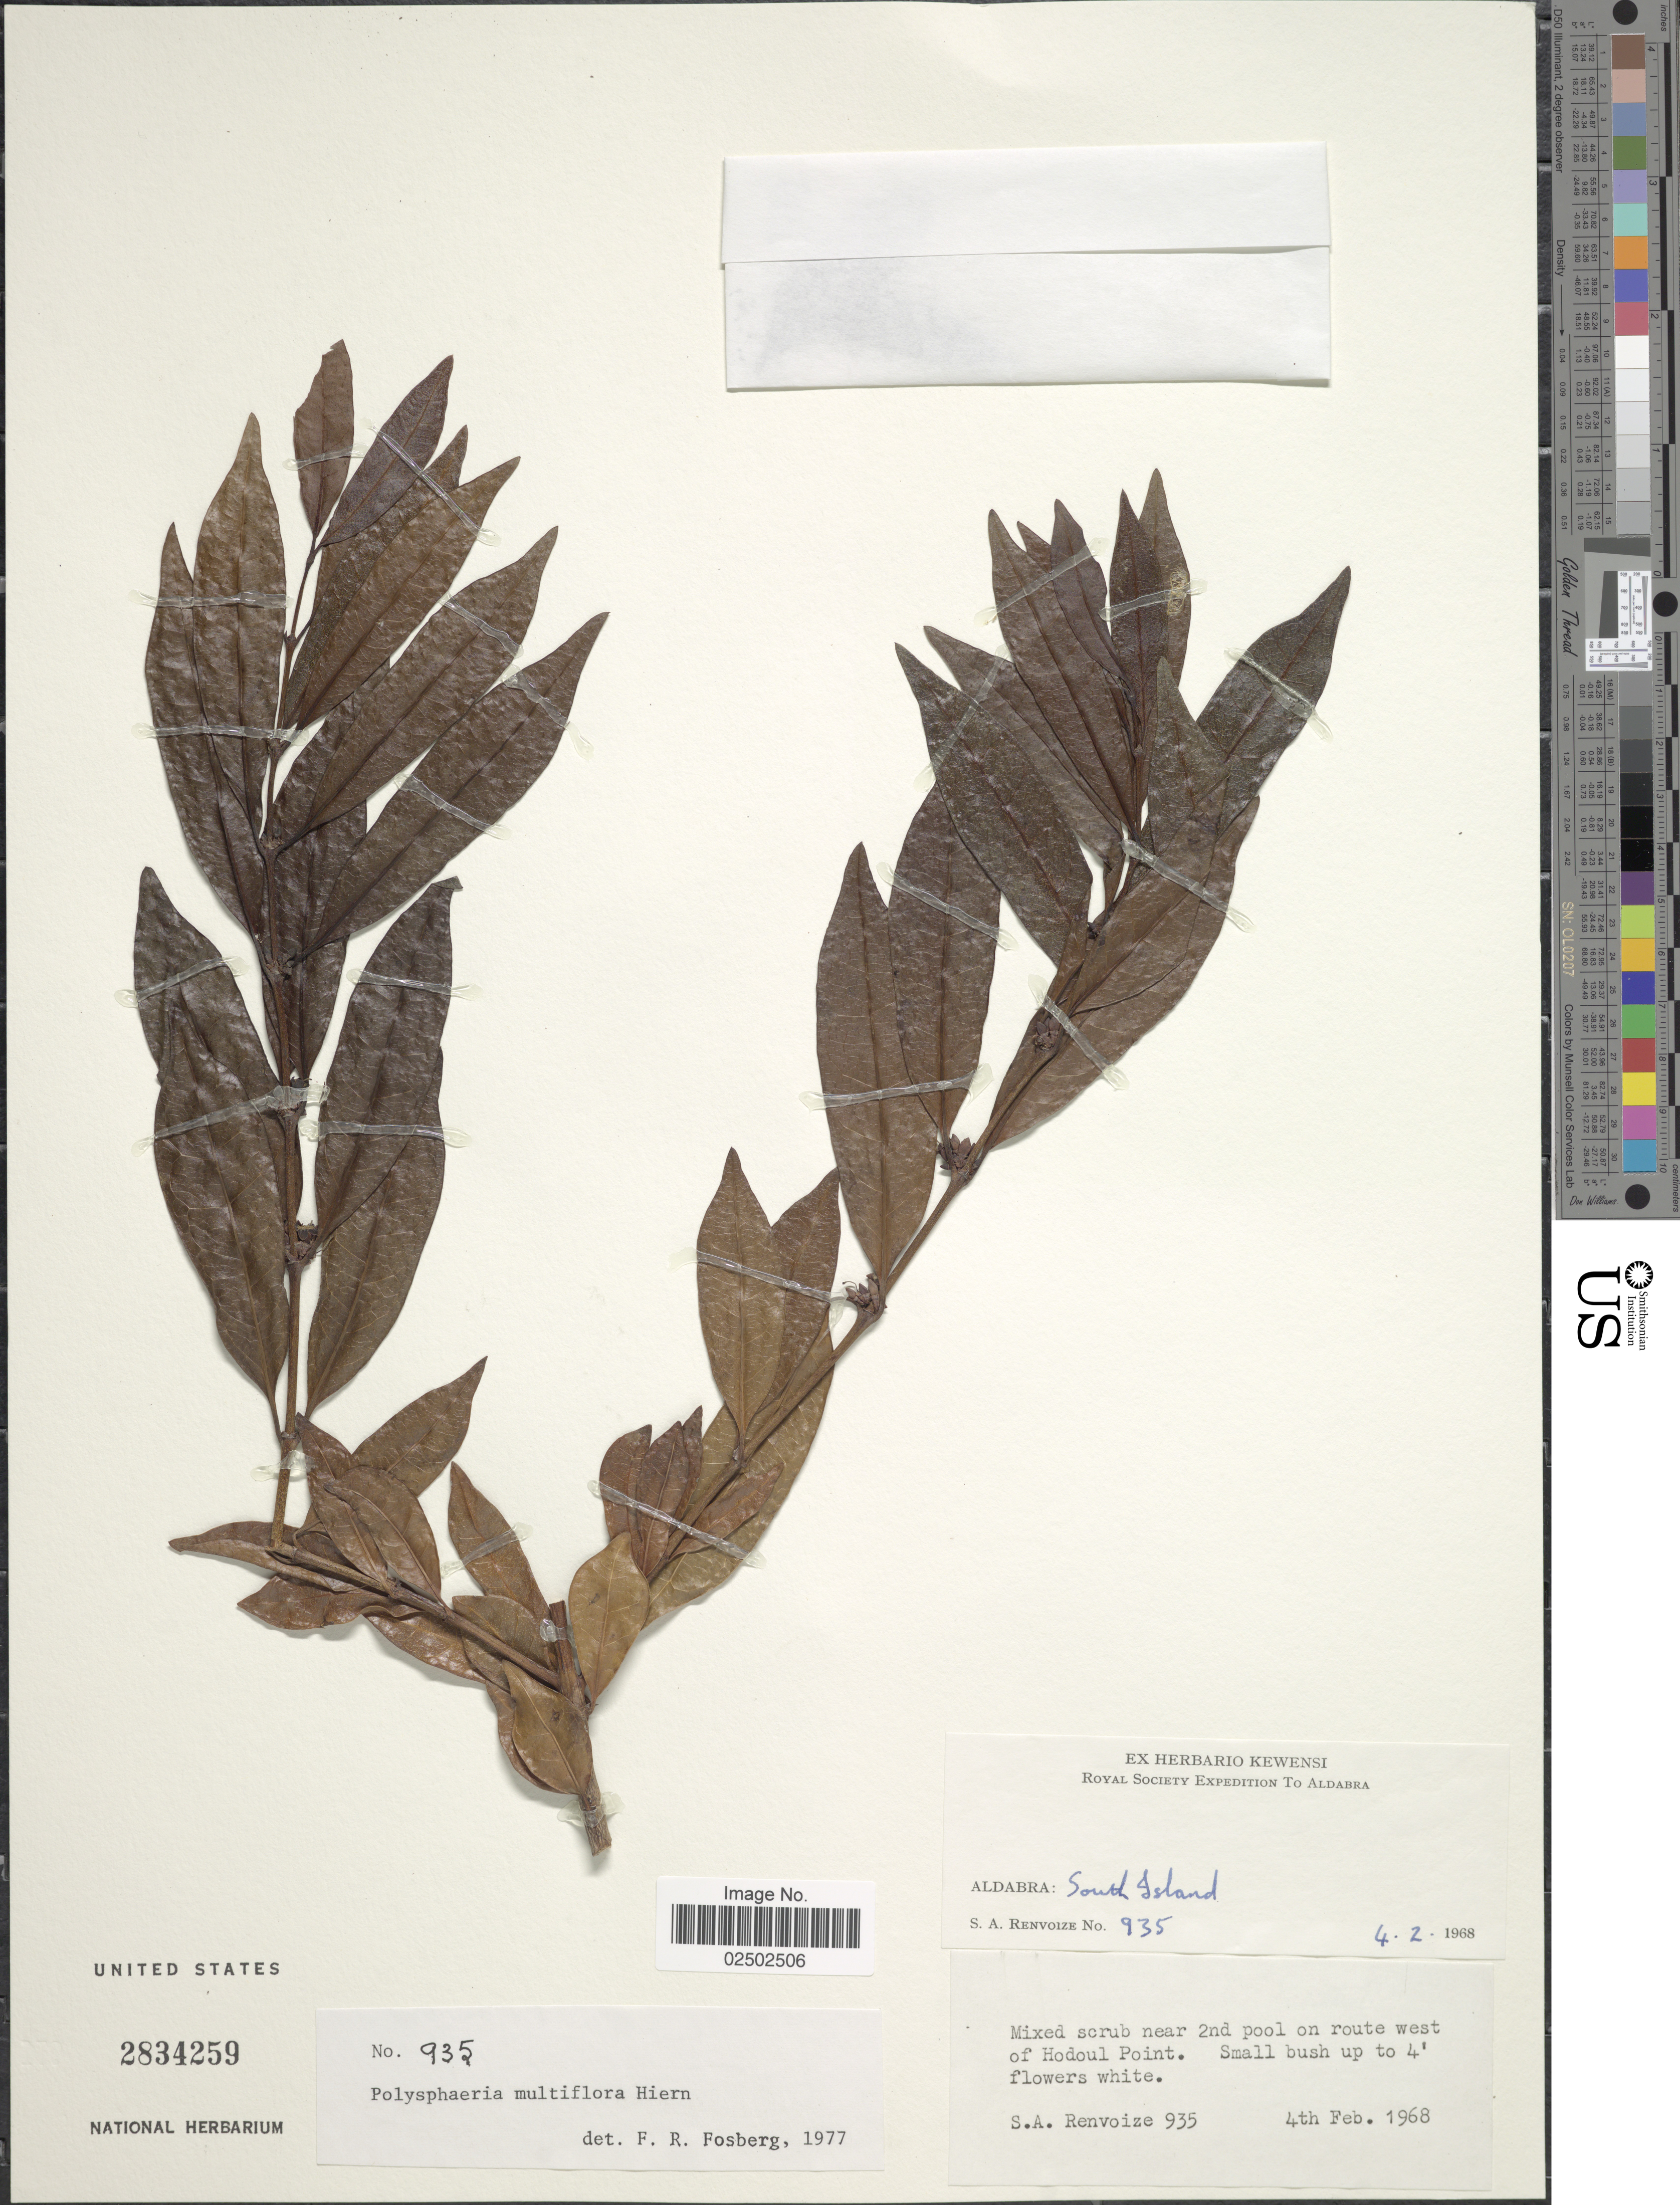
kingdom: Plantae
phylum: Tracheophyta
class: Magnoliopsida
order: Gentianales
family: Rubiaceae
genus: Polysphaeria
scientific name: Polysphaeria multiflora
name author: Hiern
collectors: S. A. Renvoize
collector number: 935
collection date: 1968-02-04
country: Seychelles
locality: Aldabra: South Island, near 2nd pool on route west of Hodoul Point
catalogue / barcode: US 2834259